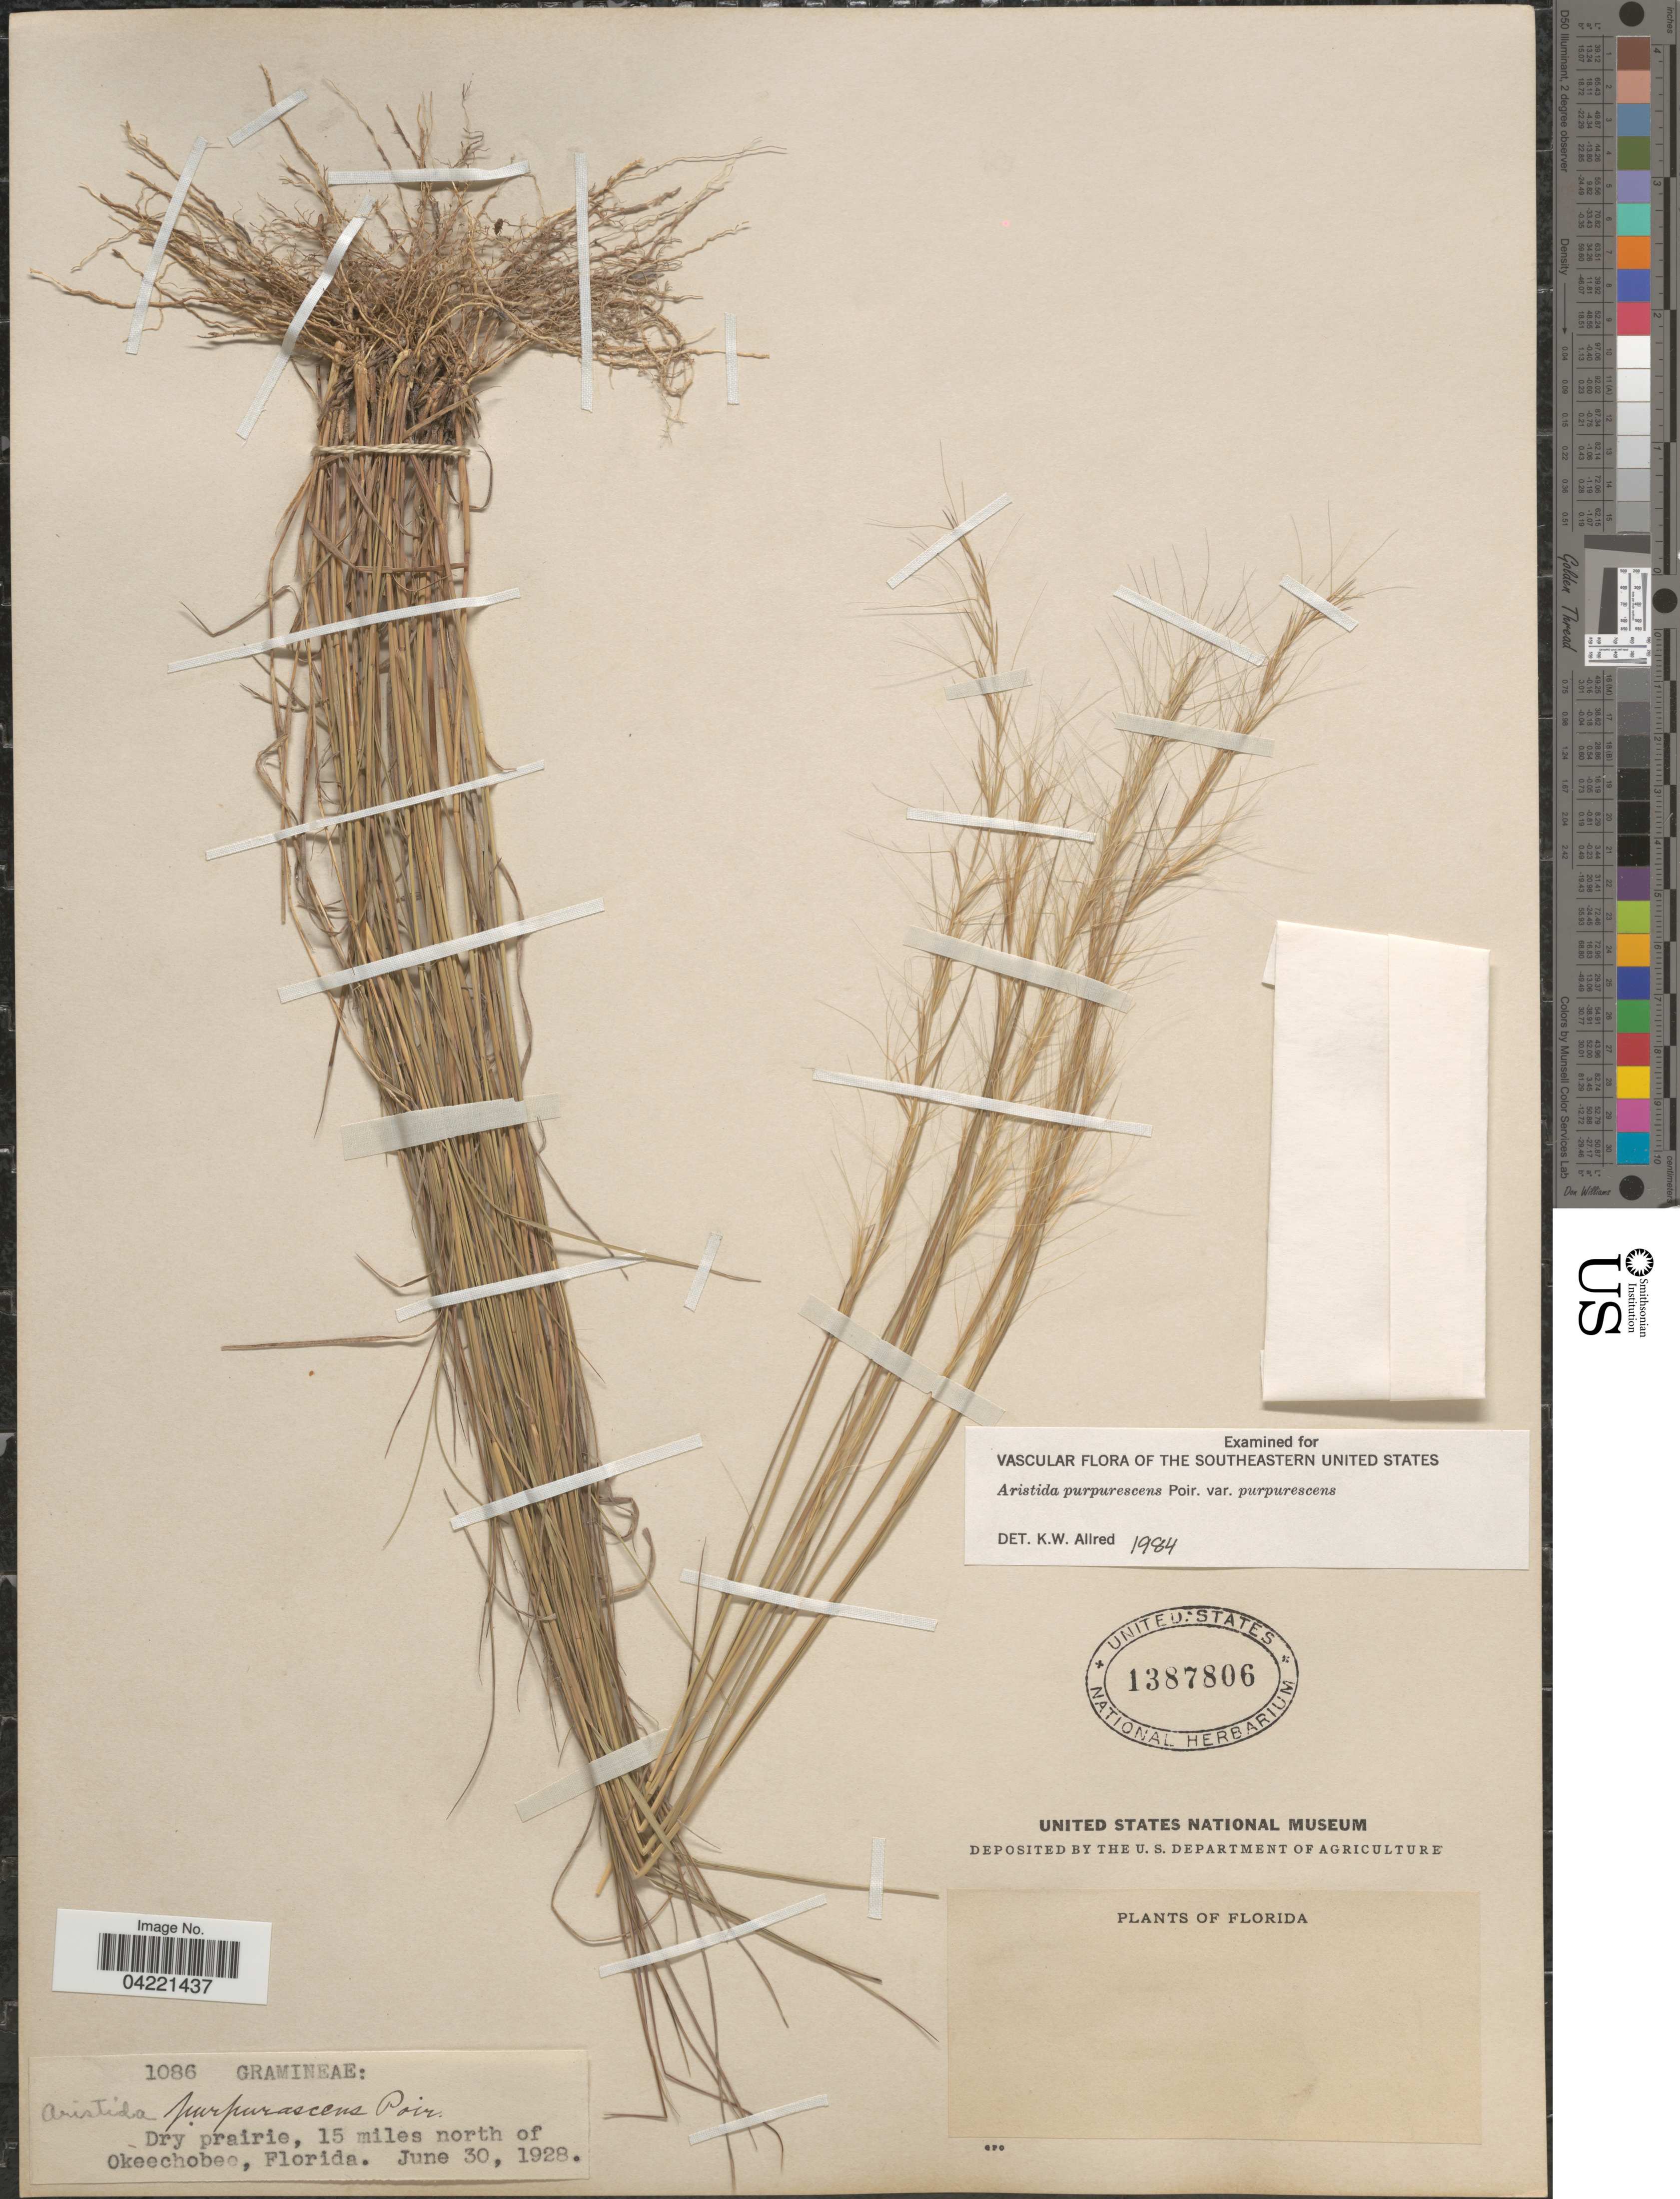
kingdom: Plantae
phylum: Tracheophyta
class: Liliopsida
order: Poales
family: Poaceae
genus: Aristida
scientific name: Aristida purpurascens var. purpurescens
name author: Poir.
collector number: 1086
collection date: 1928-06-30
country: United States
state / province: Florida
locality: Dry prairie, 15 miles north of Okeechobee.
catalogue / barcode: US 1387806